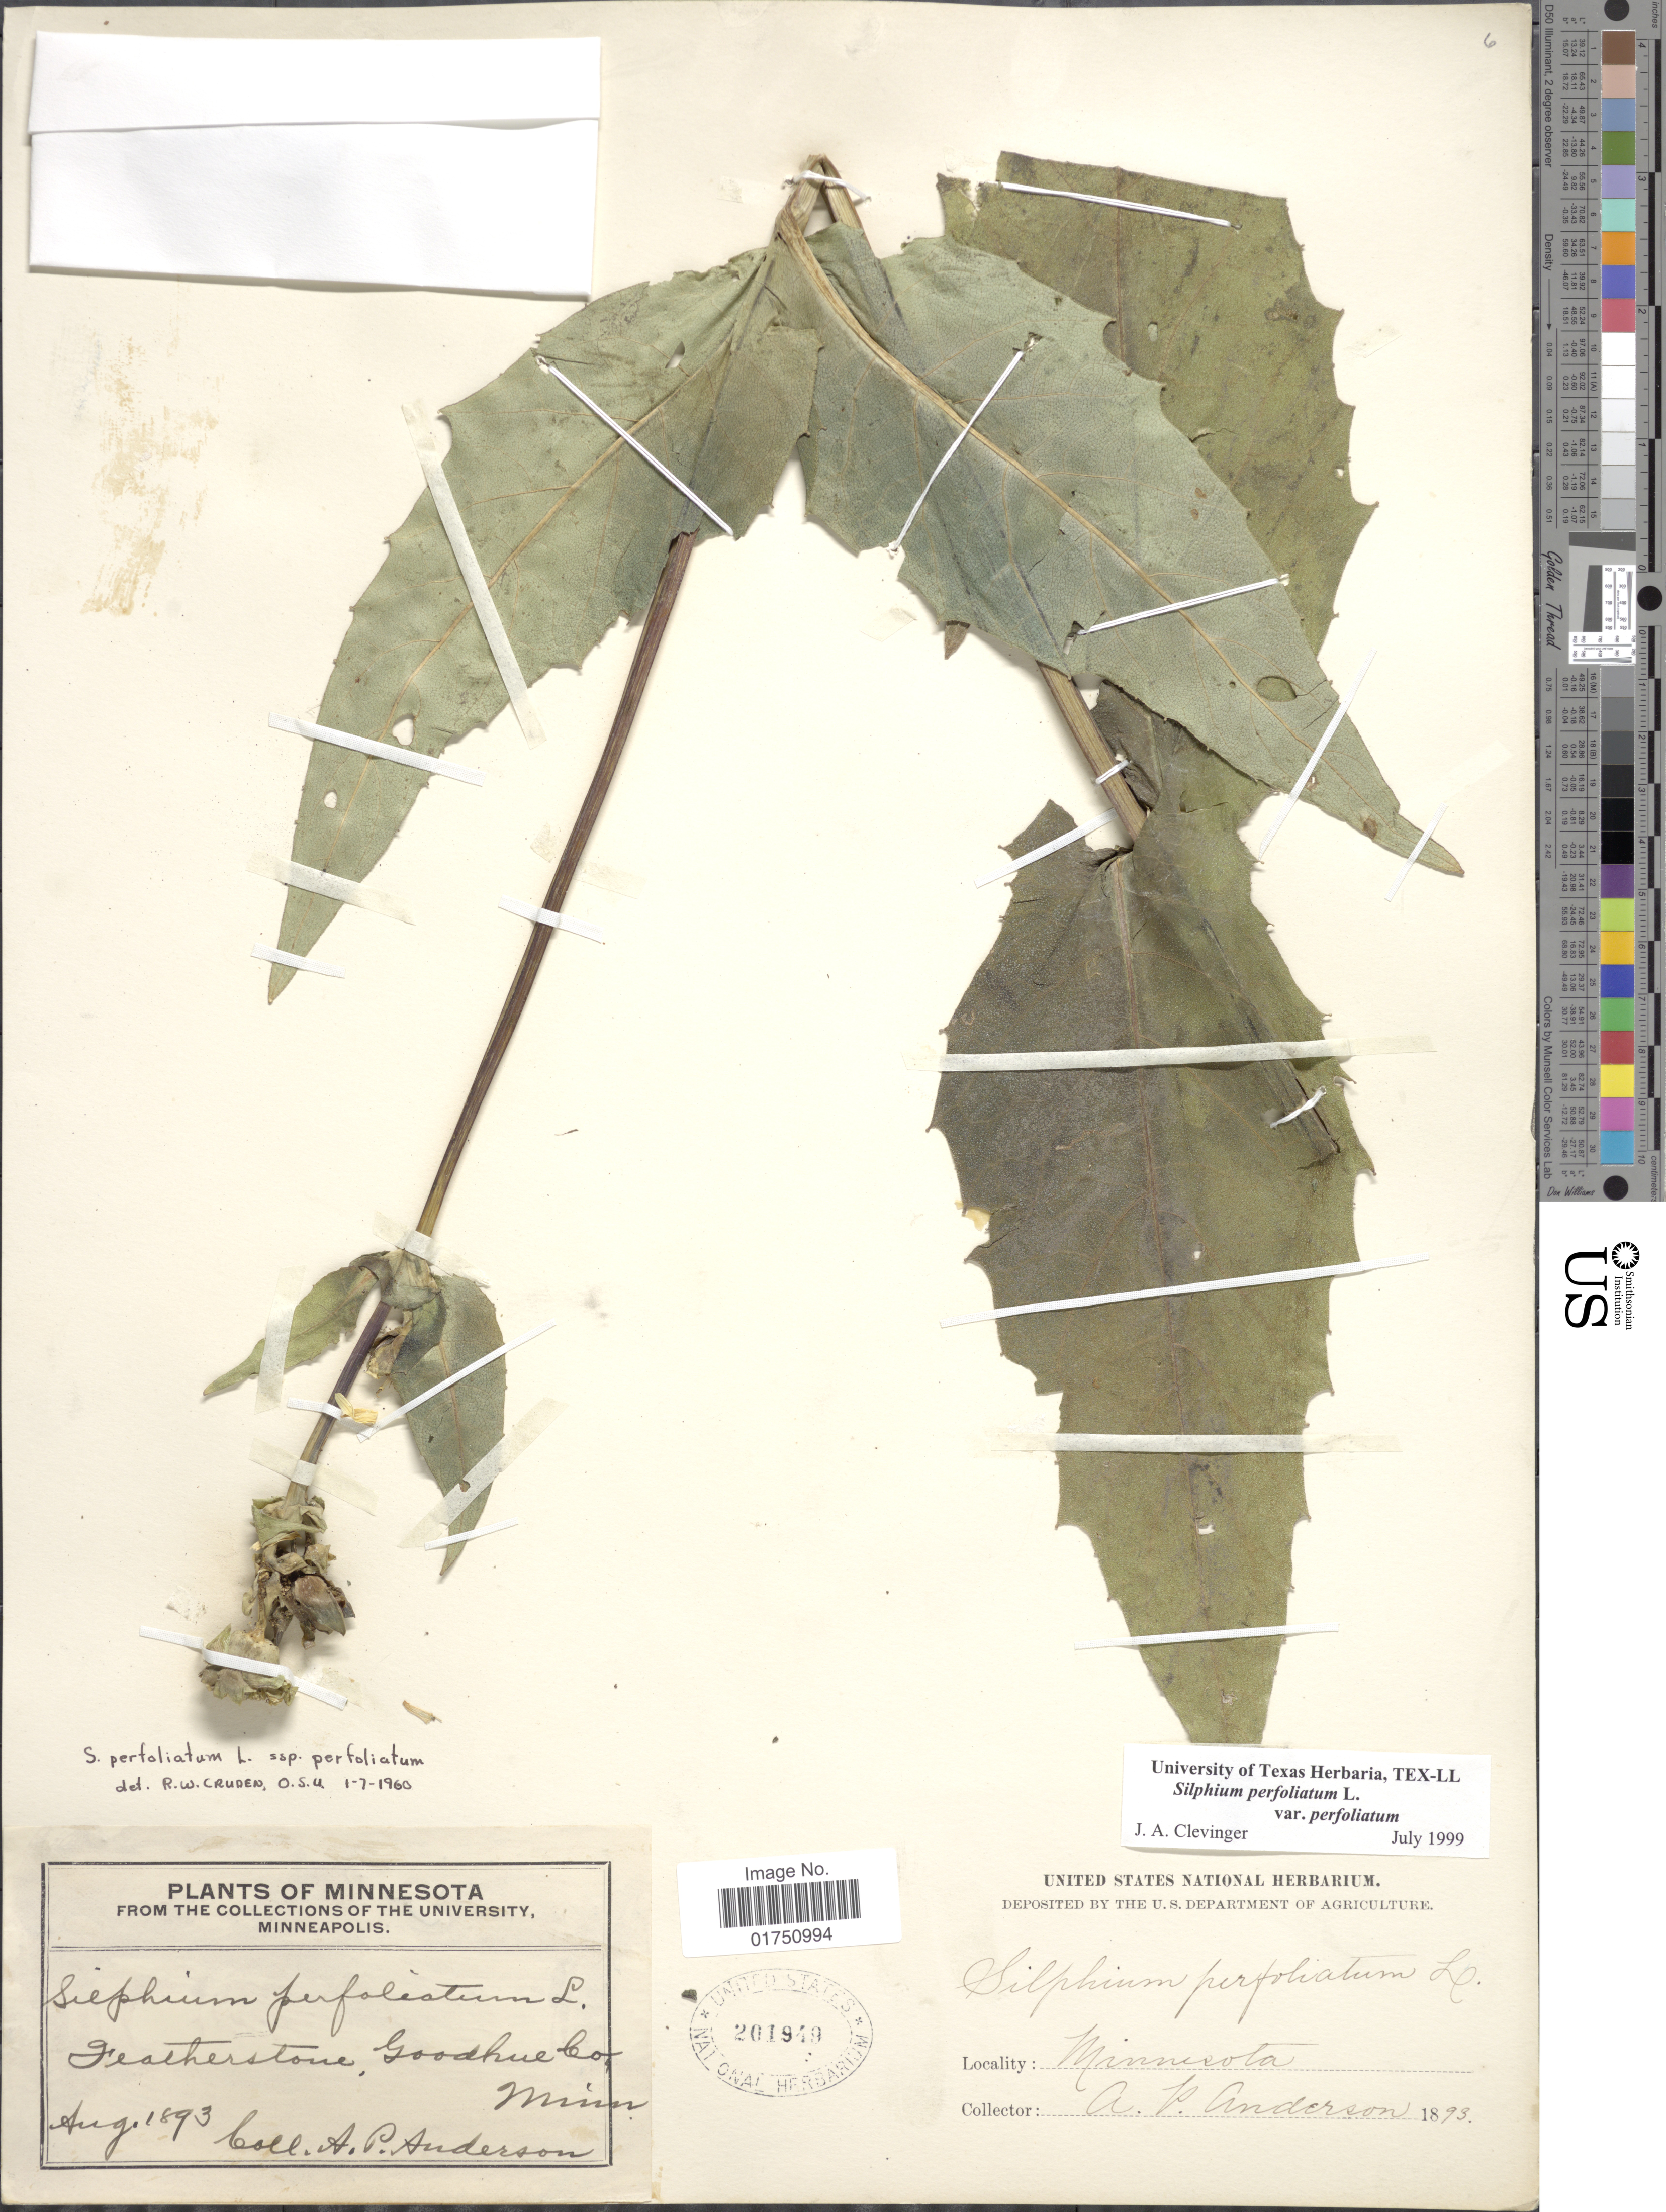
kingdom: Plantae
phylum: Tracheophyta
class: Magnoliopsida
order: Asterales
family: Asteraceae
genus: Silphium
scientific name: Silphium perfoliatum var. perfoliatum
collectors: A. P. Anderson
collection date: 1893-08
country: United States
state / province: Minnesota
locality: Featherstone, Goodhue Co., Minn.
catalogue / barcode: US 201949